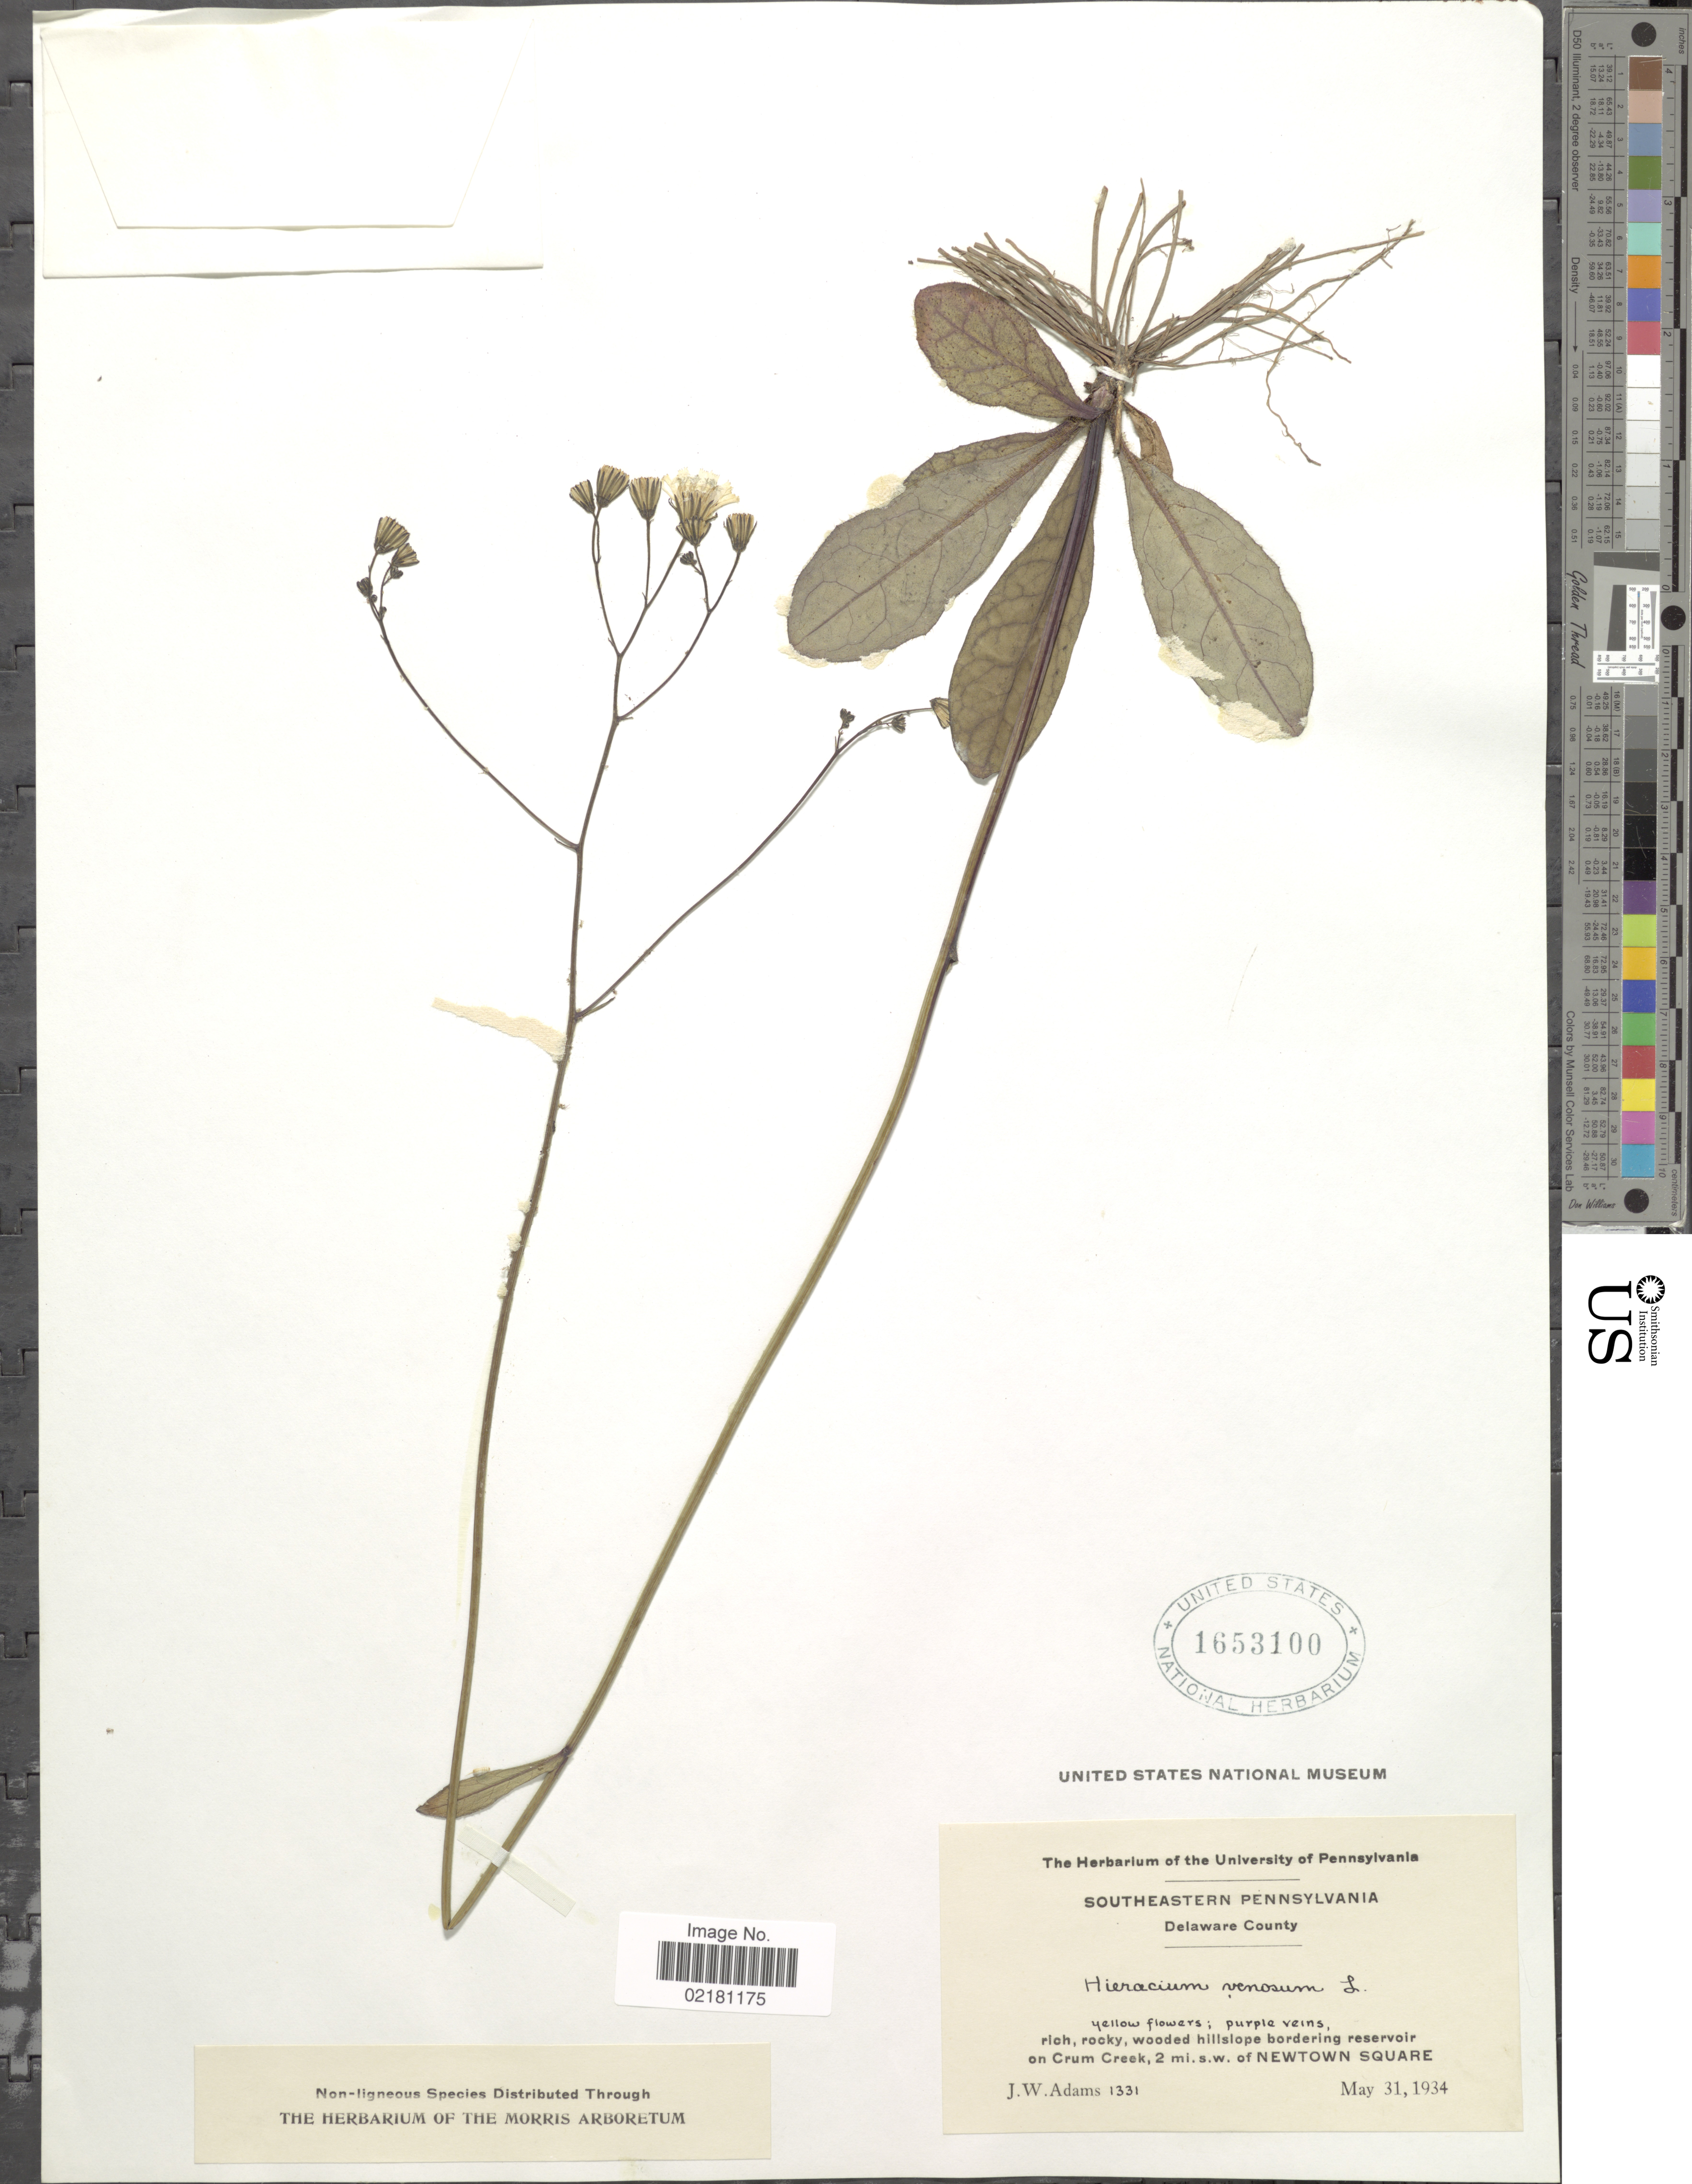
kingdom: Plantae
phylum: Tracheophyta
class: Magnoliopsida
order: Asterales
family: Asteraceae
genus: Hieracium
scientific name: Hieracium venosum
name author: L.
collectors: J. Adams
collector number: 1331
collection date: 1934-05-31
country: United States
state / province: Pennsylvania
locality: Southeastern Pennsylvania. Delaware County. Rich, rocky, wooded hillslope bordering reservoir on Crum Creek, 2 mi. s.w. of Newtown Square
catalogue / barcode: US 1653100